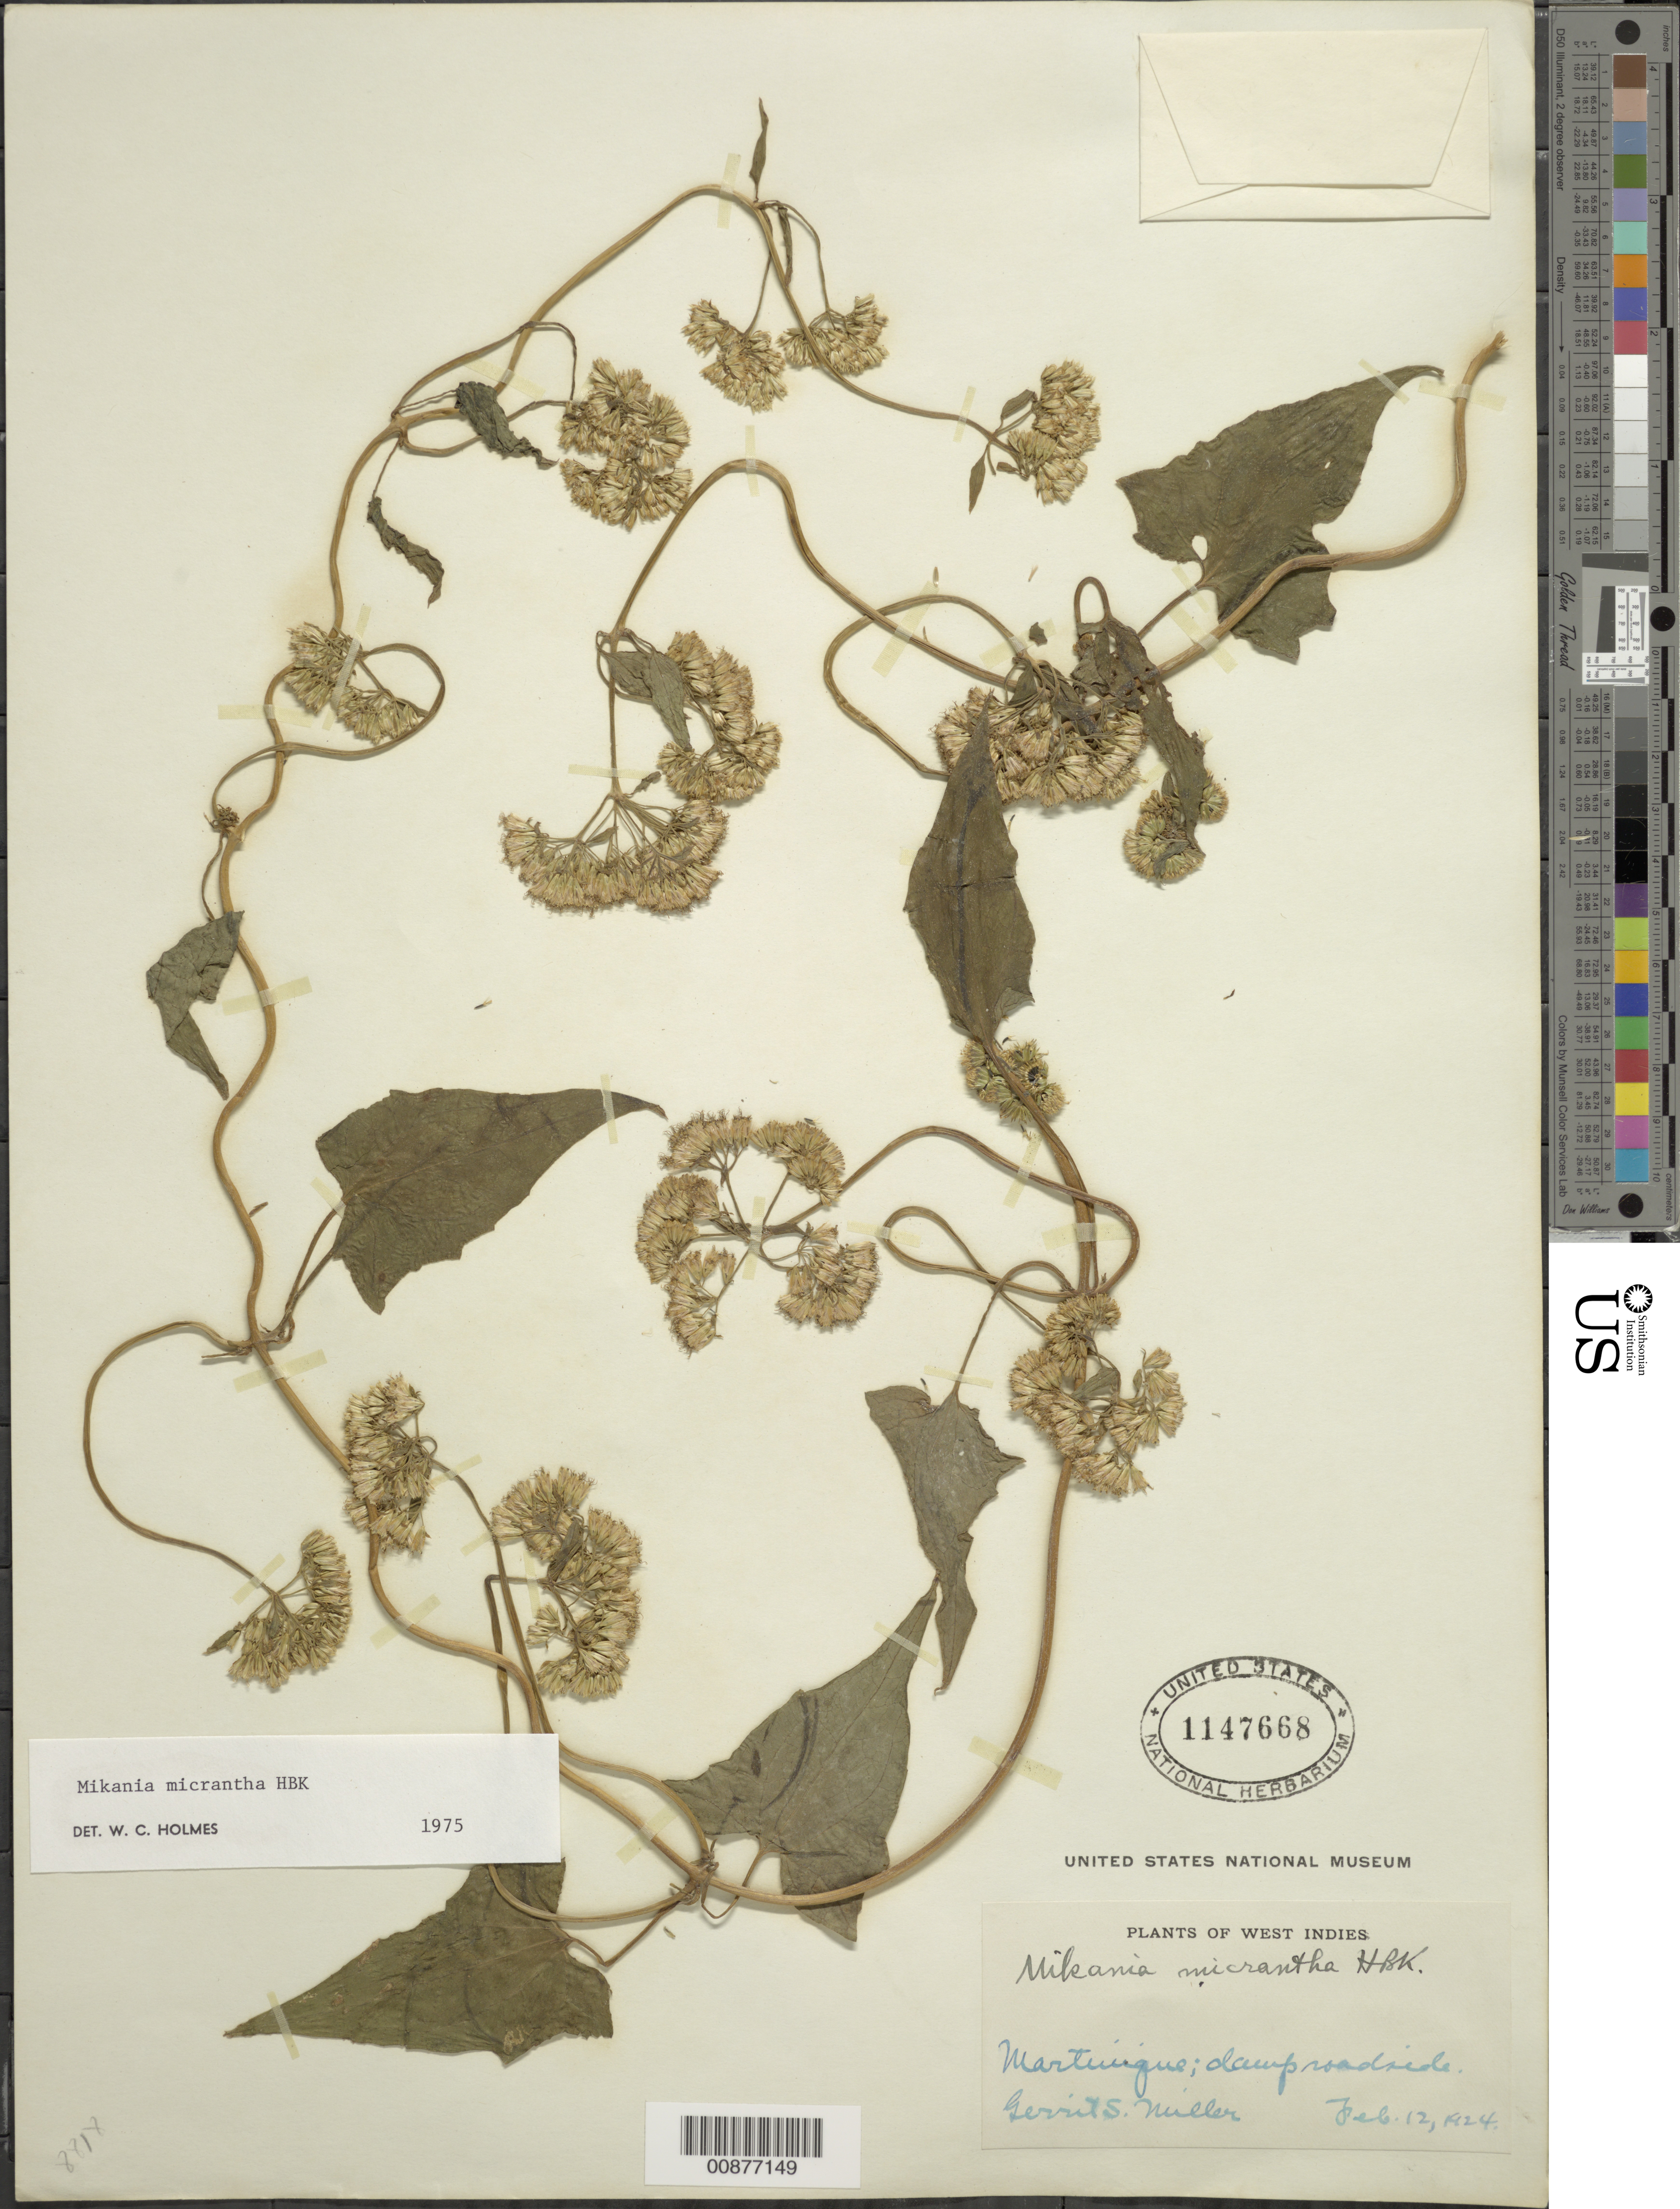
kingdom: Plantae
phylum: Tracheophyta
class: Magnoliopsida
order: Asterales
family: Asteraceae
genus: Mikania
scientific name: Mikania micrantha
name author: Kunth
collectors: G. S. Miller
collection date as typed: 12 Feb 1924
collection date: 1924-02-12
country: Martinique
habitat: Damp roadsides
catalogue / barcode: US 1147668